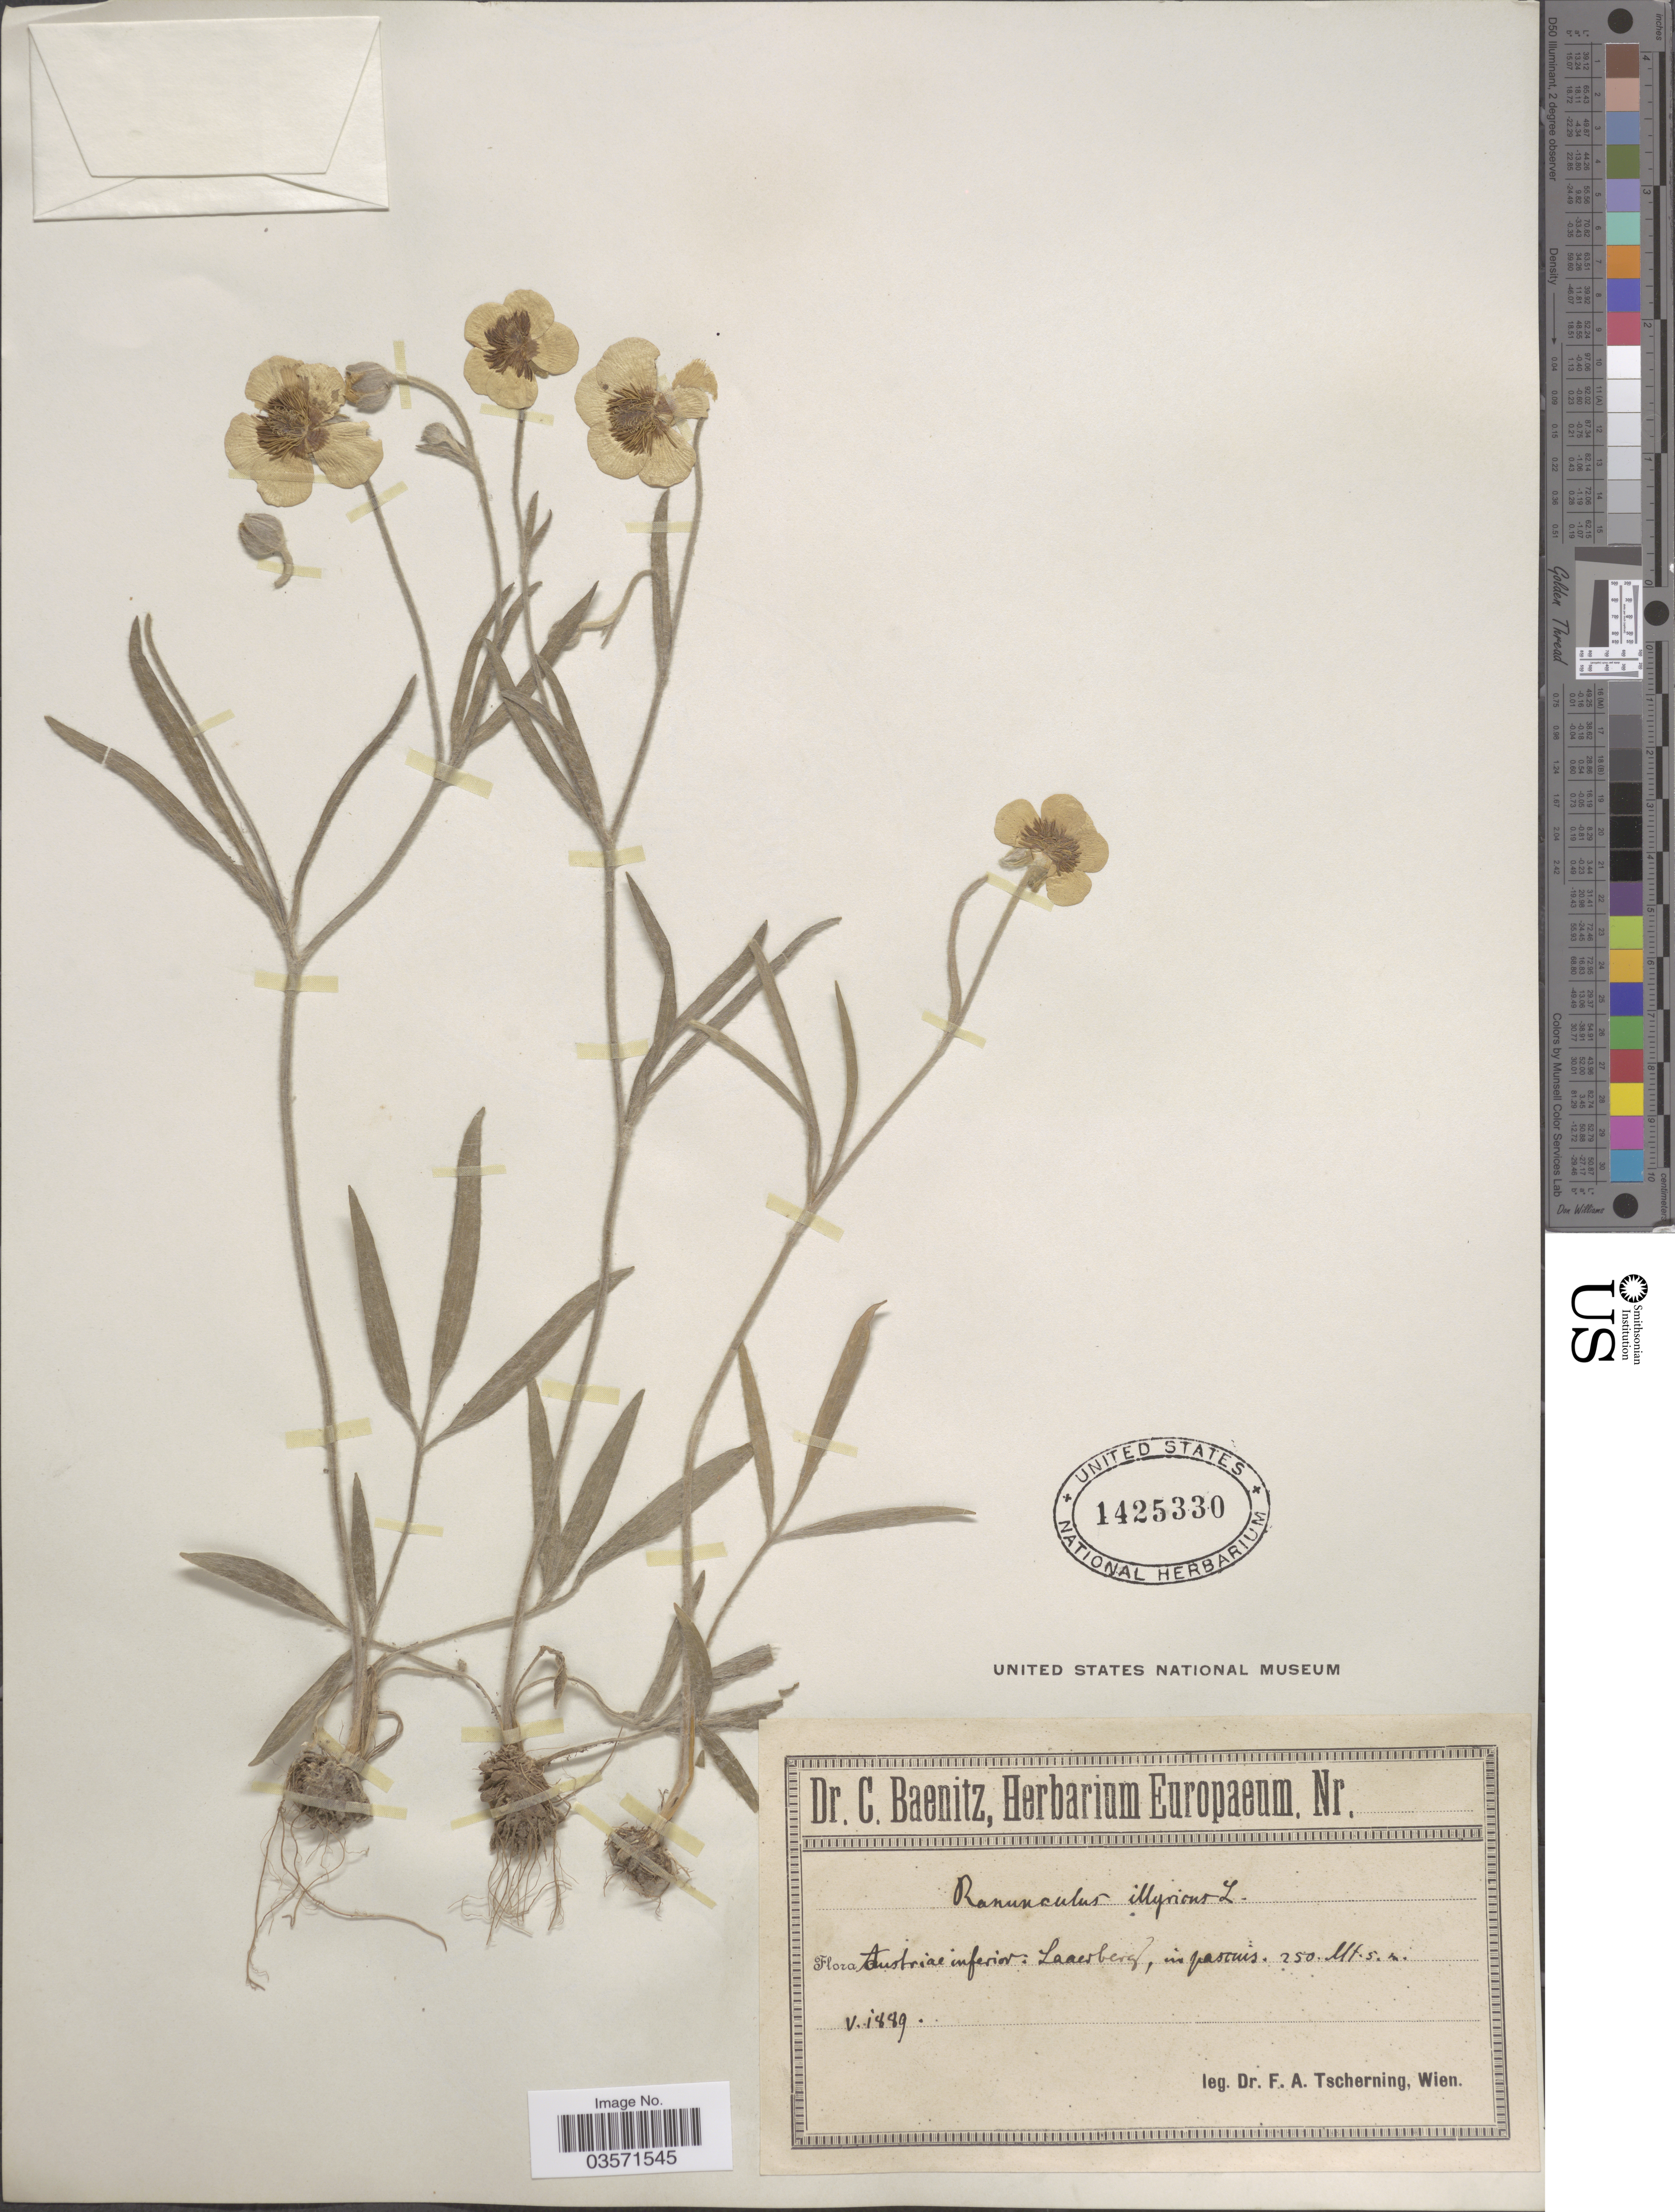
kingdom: Plantae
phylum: Tracheophyta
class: Magnoliopsida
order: Ranunculales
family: Ranunculaceae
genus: Ranunculus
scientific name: Ranunculus illyricus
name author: L.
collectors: F. A. Tscherning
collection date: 1889-05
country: Austria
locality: Austriae inferior: Laaesberg [interpreted].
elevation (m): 250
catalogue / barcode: US 1425330